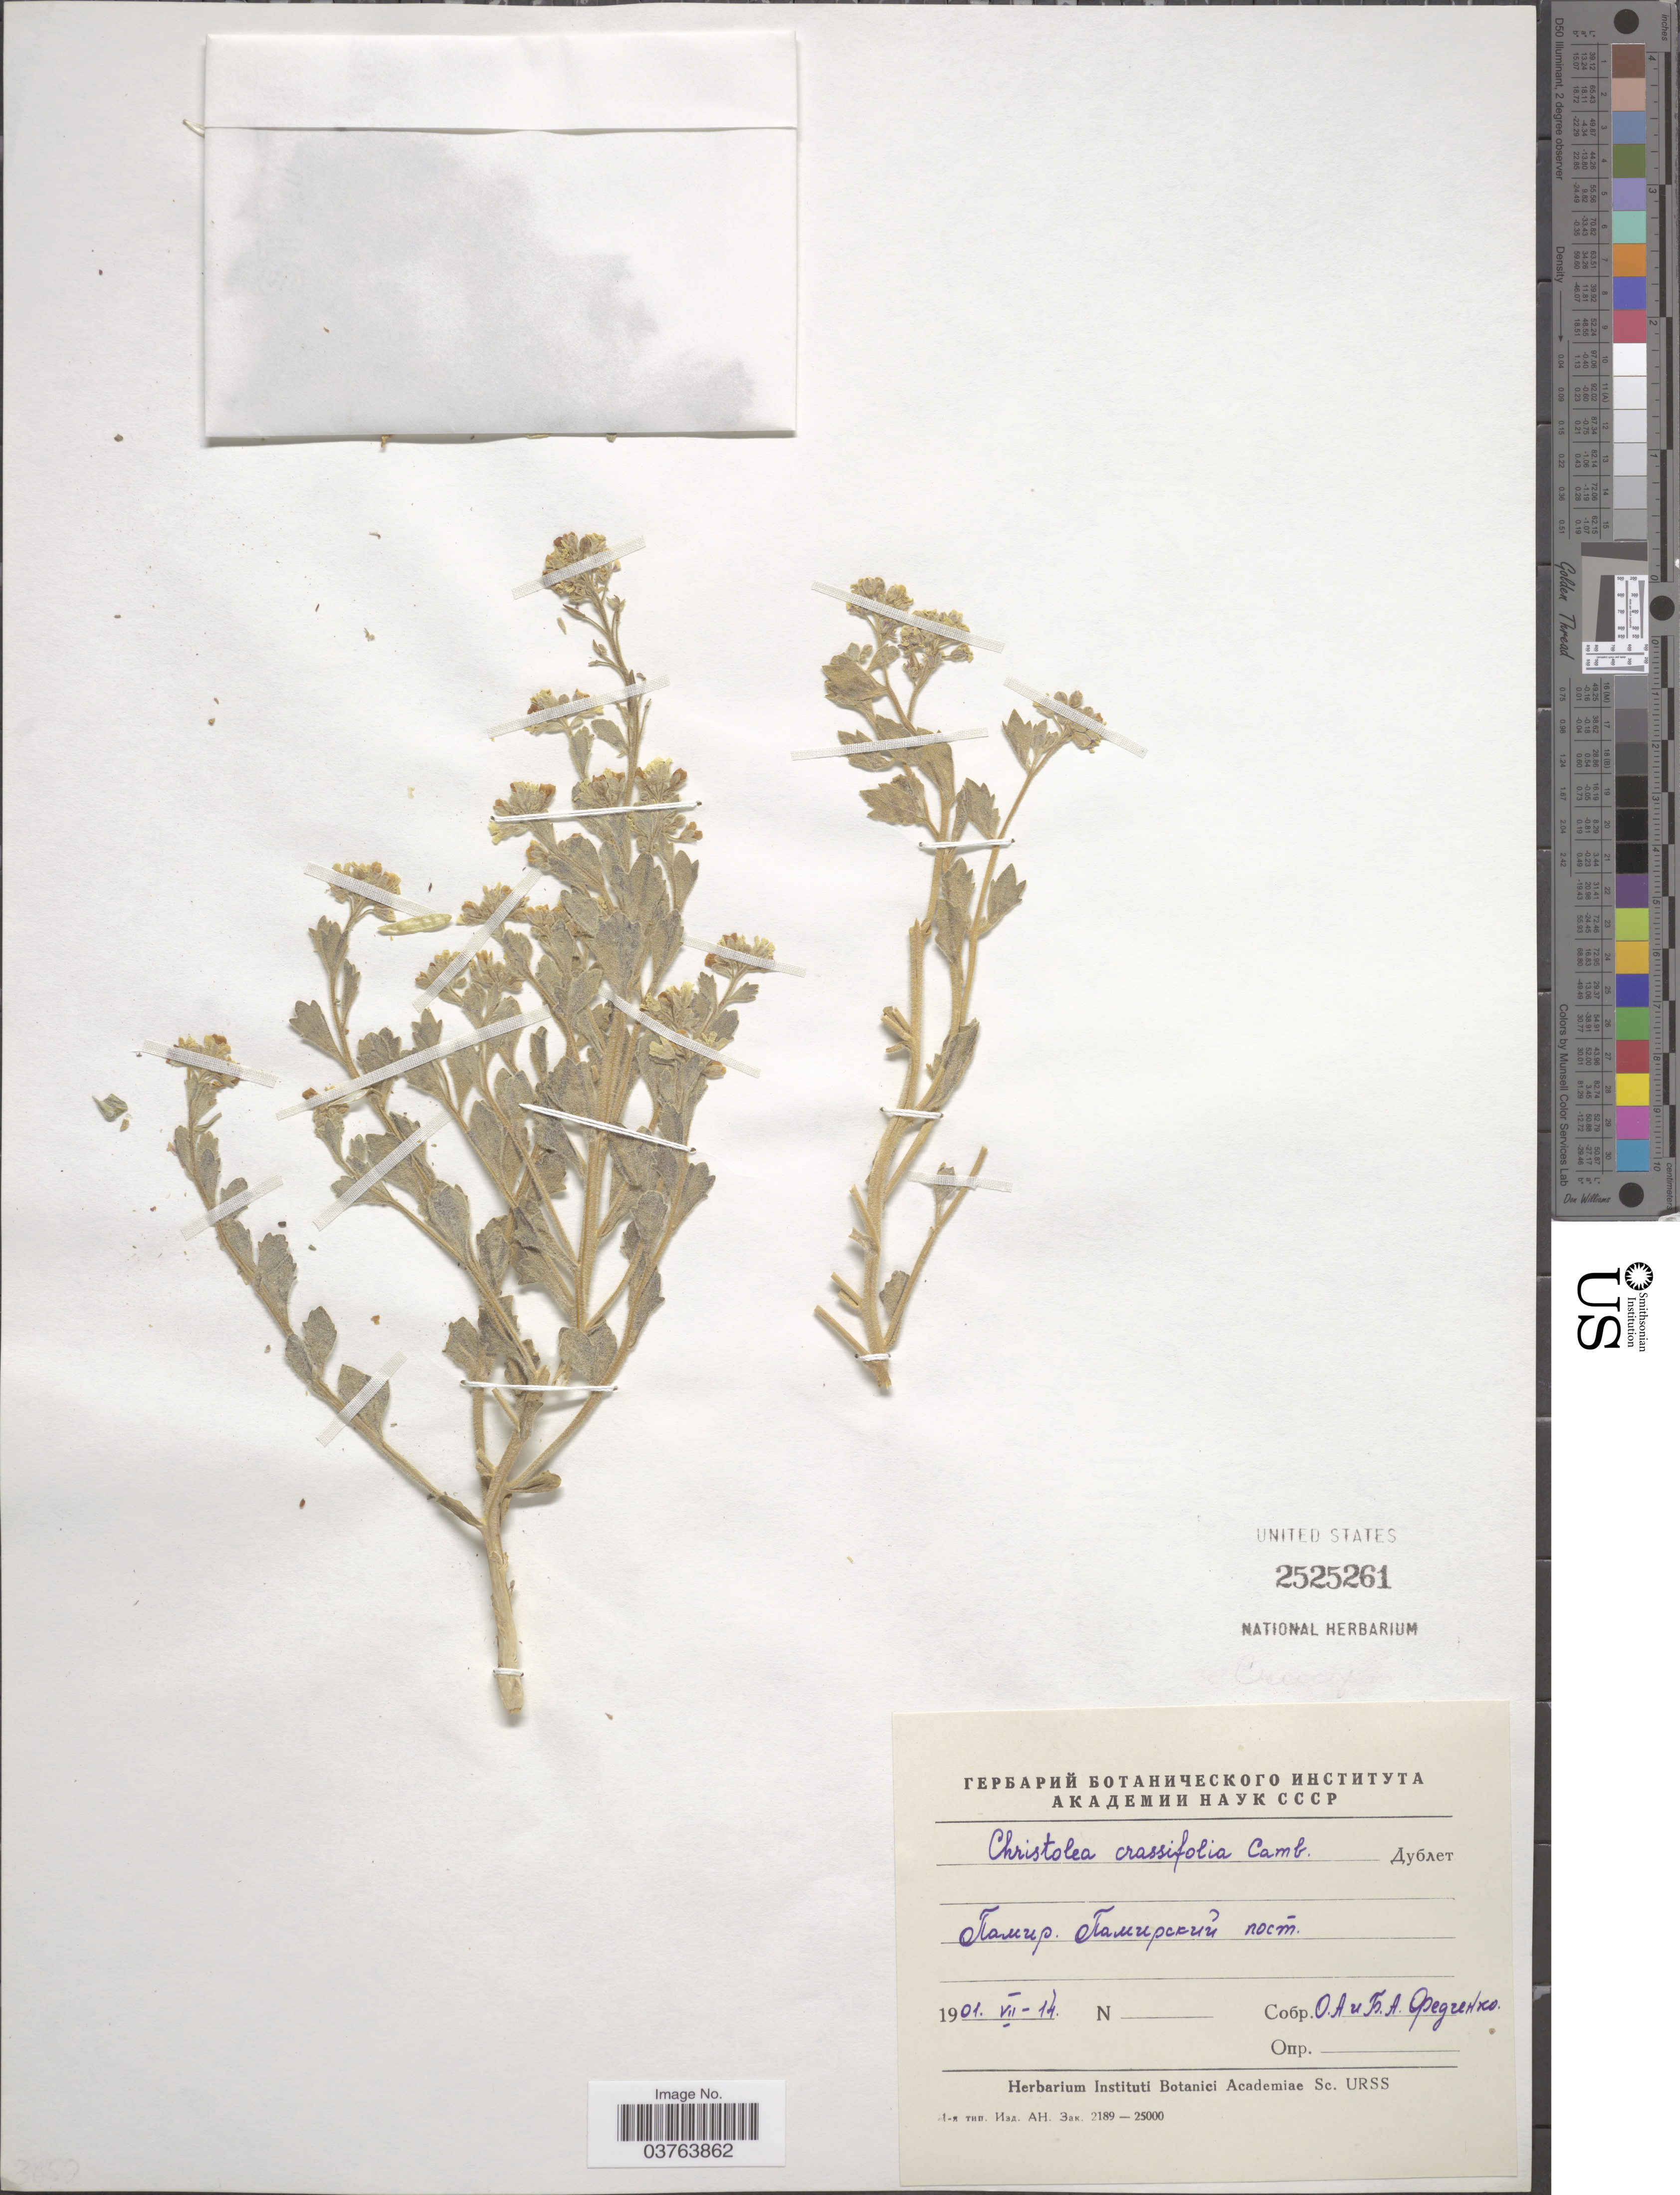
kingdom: Plantae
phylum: Tracheophyta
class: Magnoliopsida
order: Brassicales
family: Brassicaceae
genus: Christolea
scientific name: Christolea crassifolia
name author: Cambess.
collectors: O. A. Fedtschenko & B. A. Fedtschenko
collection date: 1901-07-14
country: Tajikistan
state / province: Gorno-Badakhstan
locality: Pamir Mts, Pamirsky Post (now Murghab).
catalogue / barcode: US 2525261